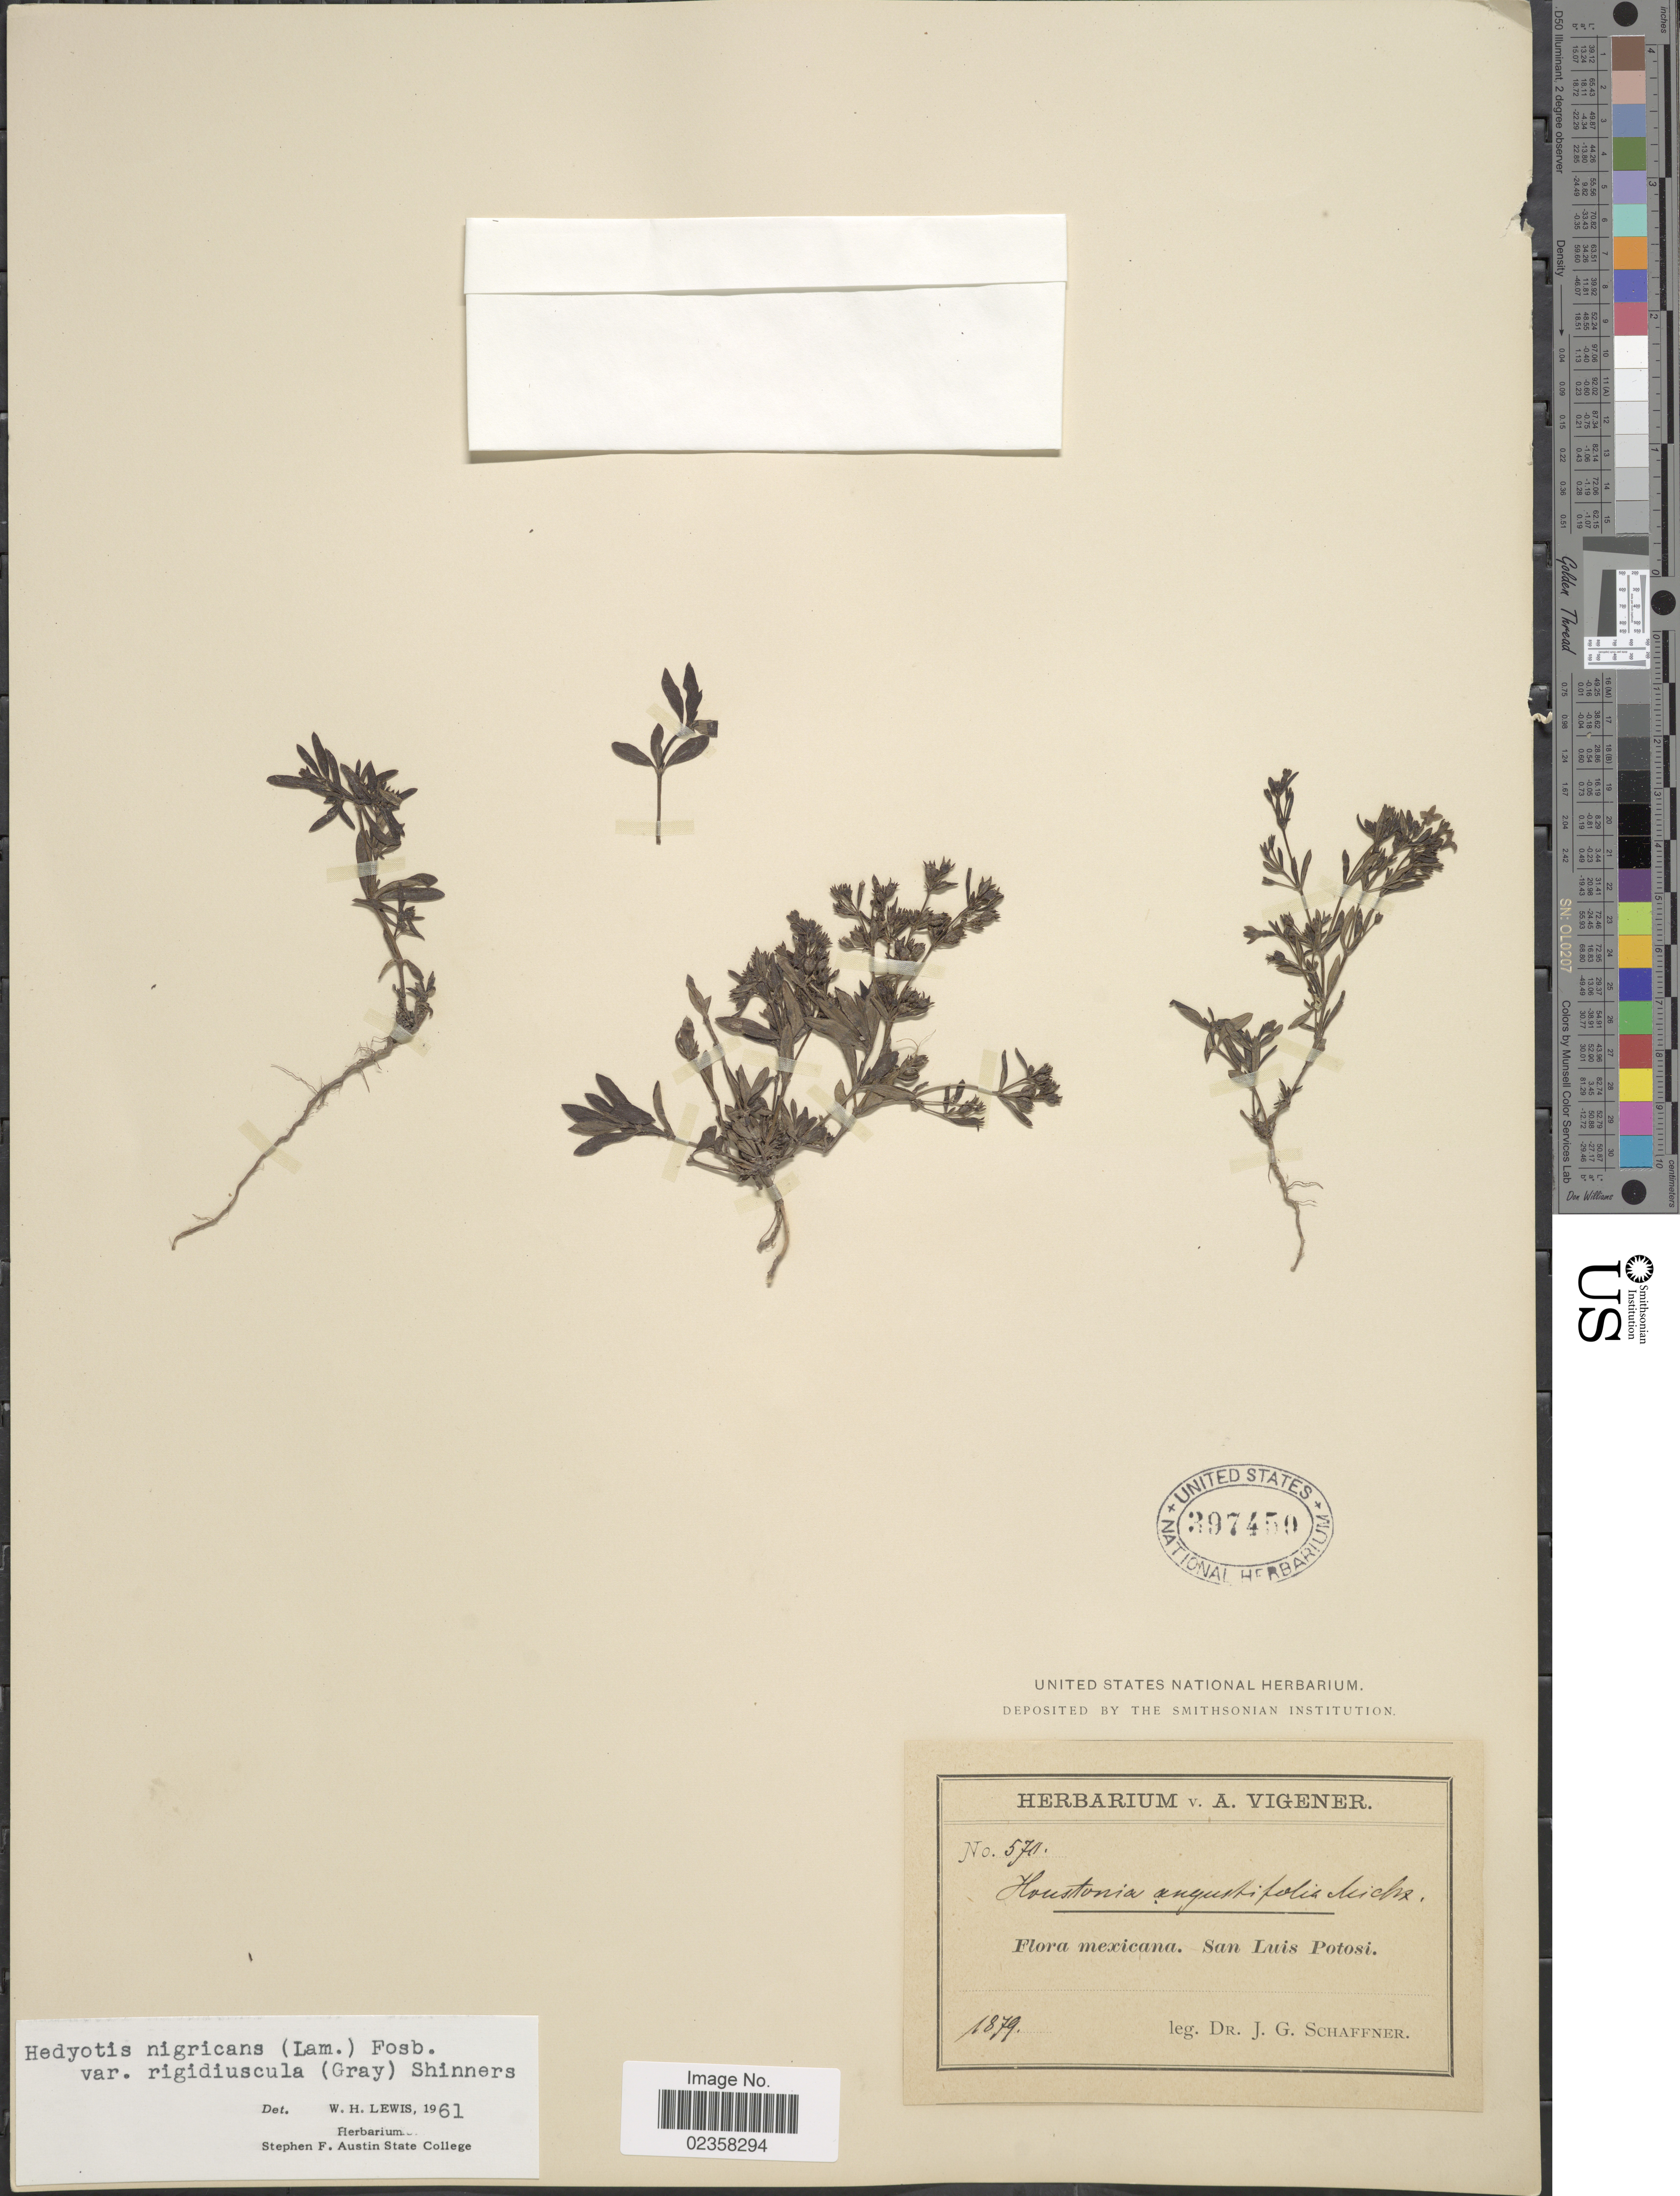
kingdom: Plantae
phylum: Tracheophyta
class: Magnoliopsida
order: Gentianales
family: Rubiaceae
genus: Houstonia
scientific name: Houstonia nigricans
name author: (Lam.) Fernald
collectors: J. G. Schaffner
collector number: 570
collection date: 1879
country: Mexico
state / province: San Luis Potosí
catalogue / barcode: US 397450